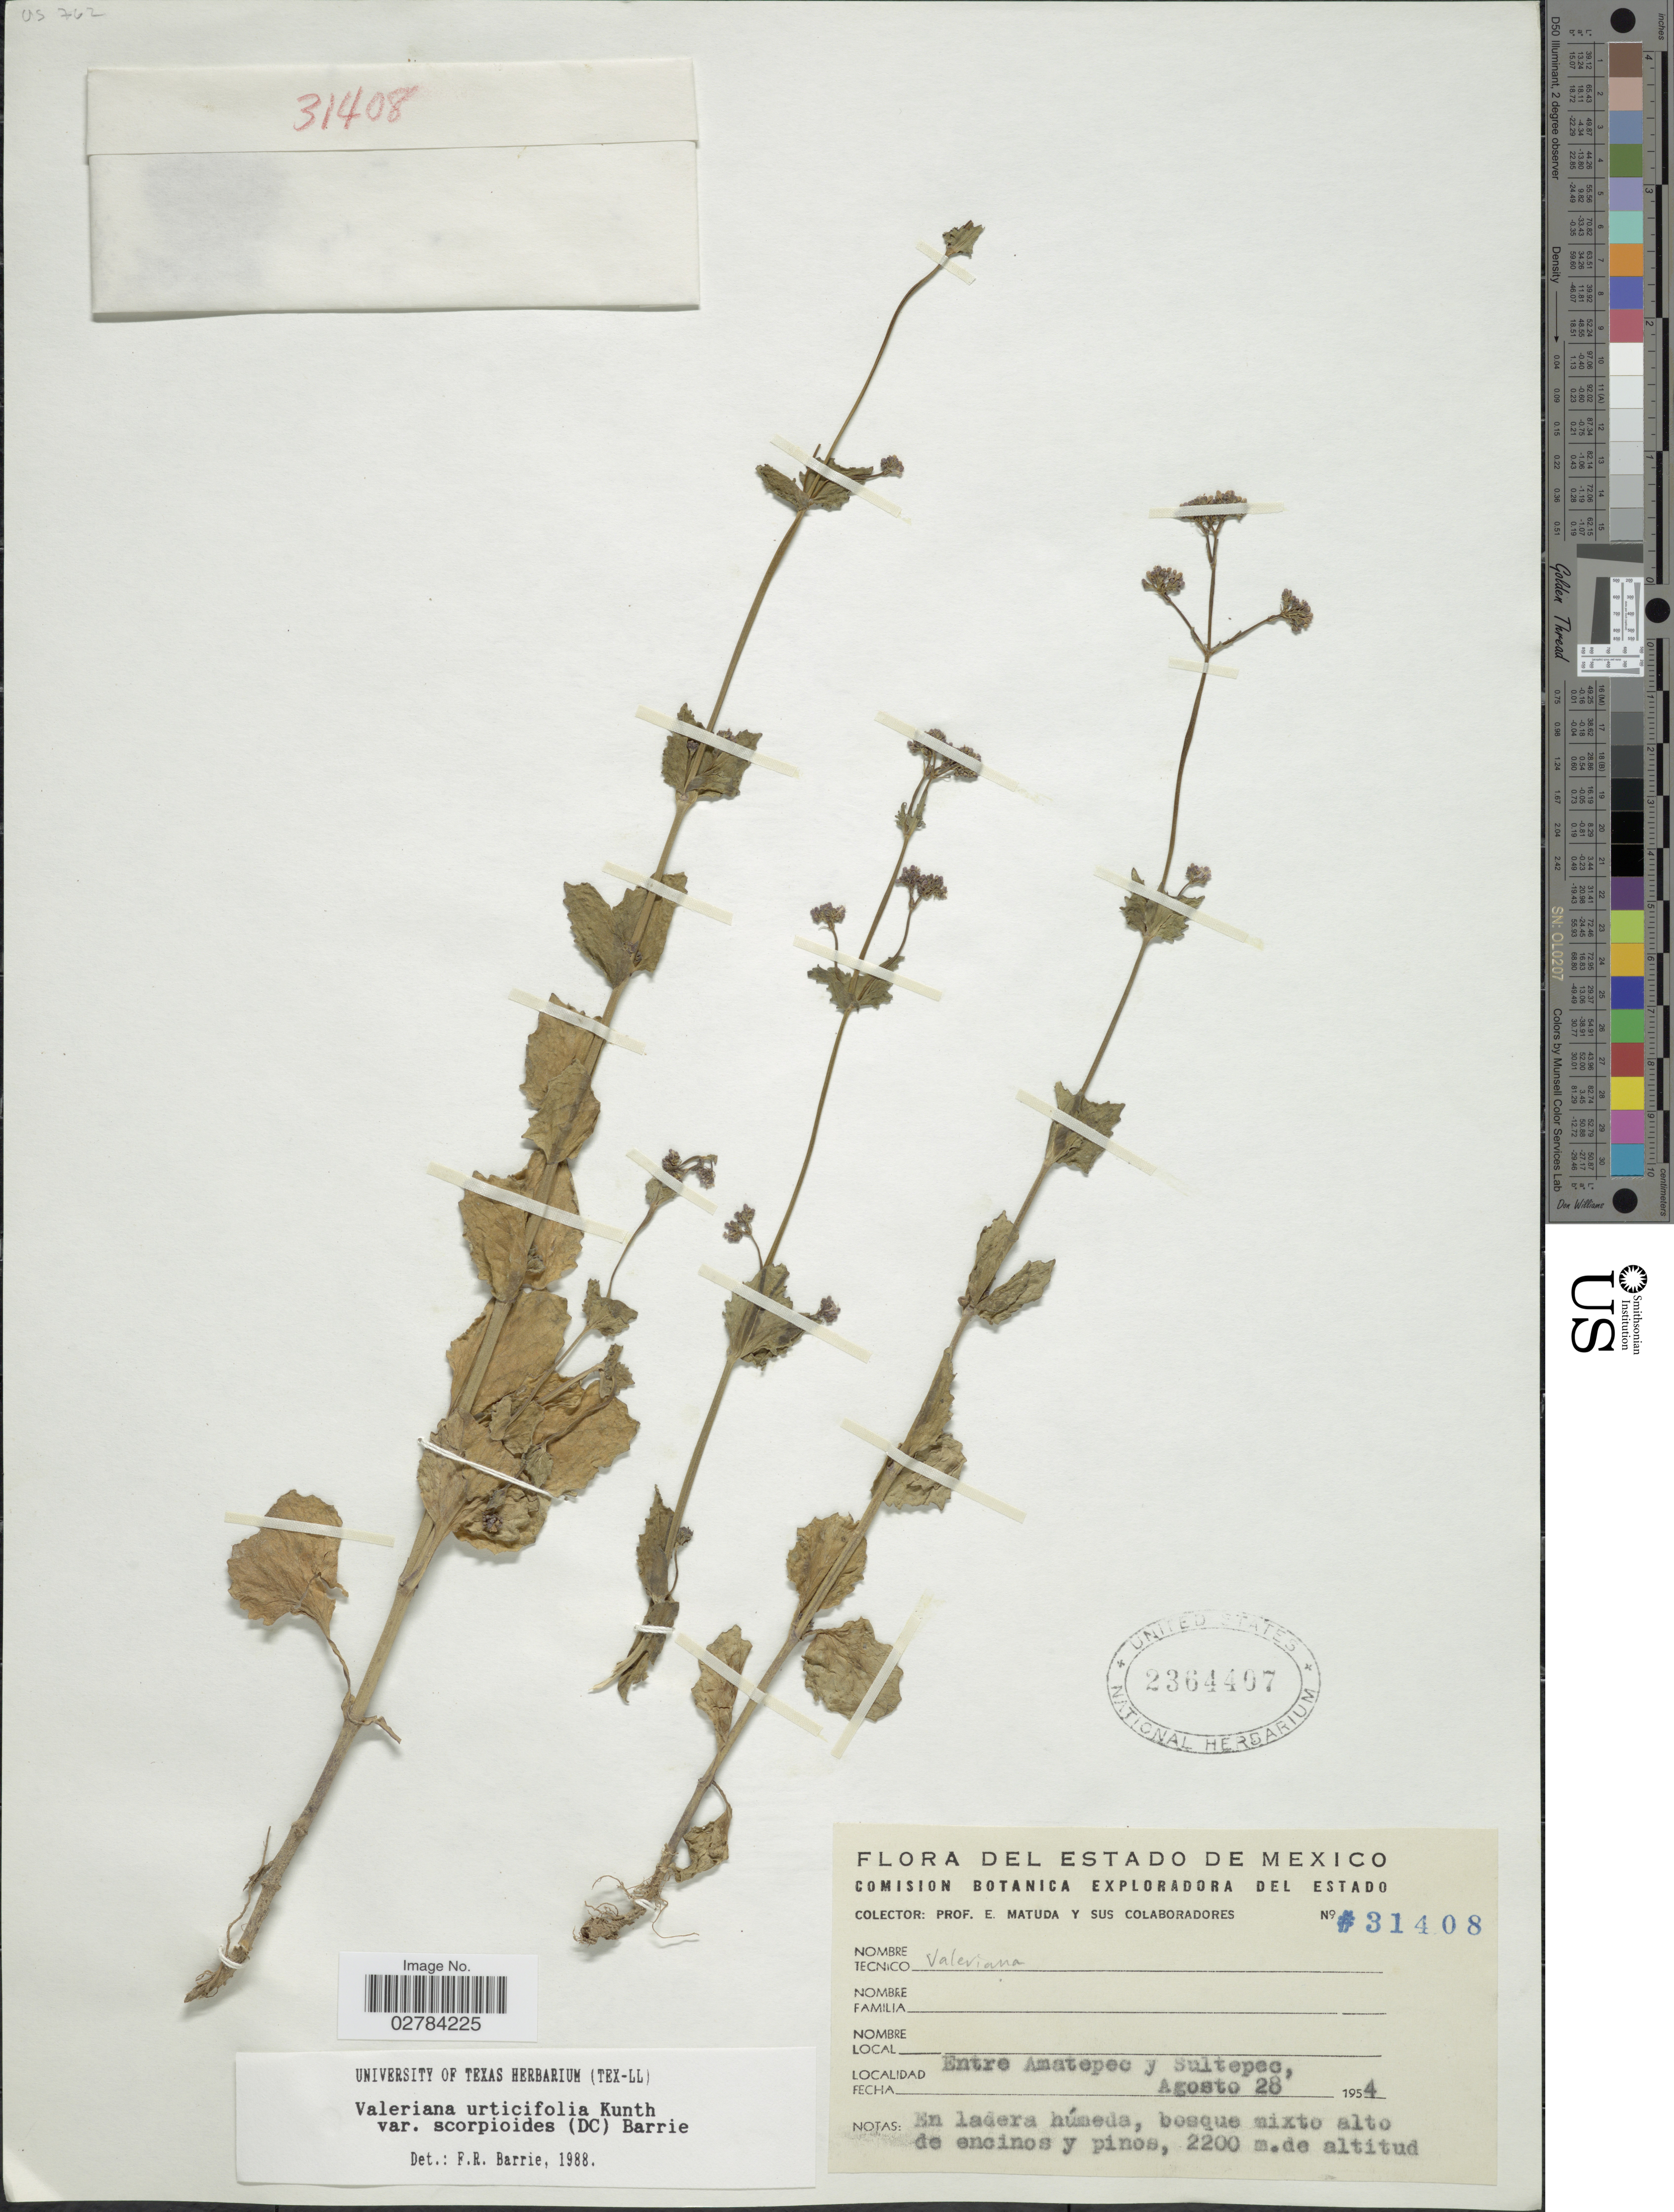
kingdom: Plantae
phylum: Tracheophyta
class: Magnoliopsida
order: Dipsacales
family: Caprifoliaceae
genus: Valeriana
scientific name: Valeriana urticifolia var. scorpioides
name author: (DC.) Barrie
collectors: E. Matuda & Sus Colaboradores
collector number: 31408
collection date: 1954-08-28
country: Mexico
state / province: México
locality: Entre Amatepec y Sultepec.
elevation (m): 2200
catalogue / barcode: US 2364407